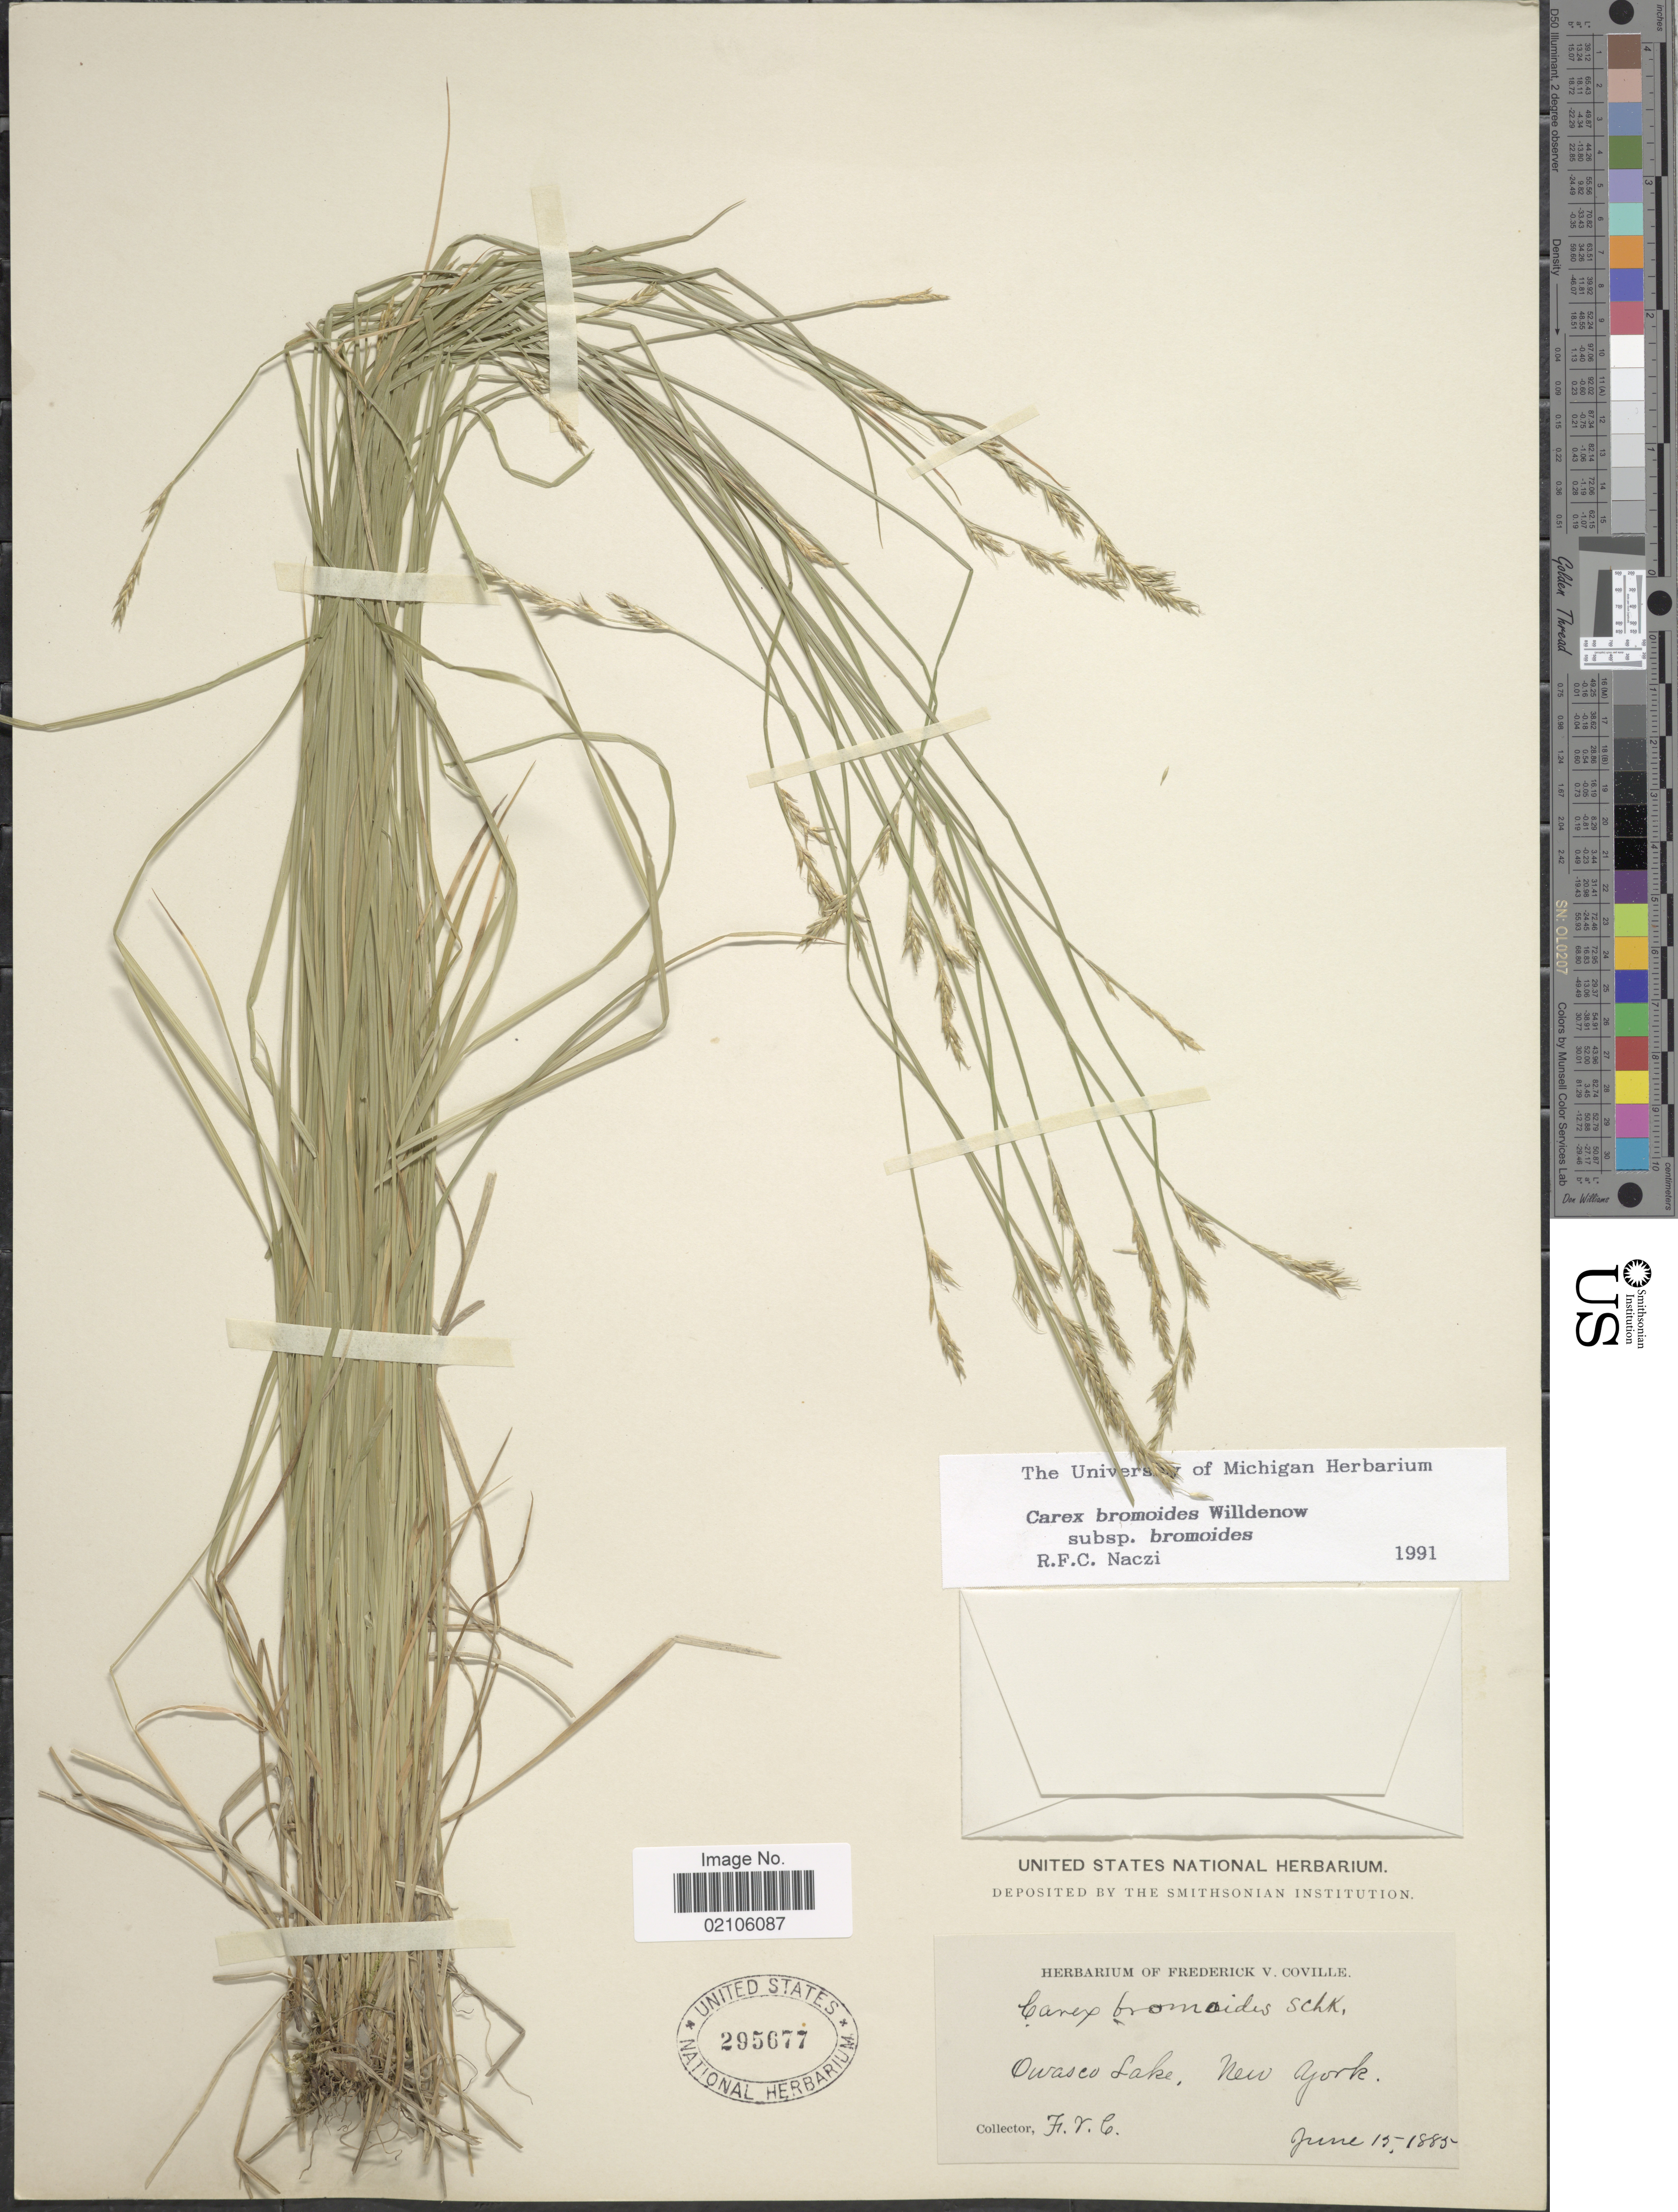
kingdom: Plantae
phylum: Tracheophyta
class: Liliopsida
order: Poales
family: Cyperaceae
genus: Carex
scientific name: Carex bromoides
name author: Willd.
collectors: F. V. Coville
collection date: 1885-06-15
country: United States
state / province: New York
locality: Owasco Lake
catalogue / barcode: US 295677